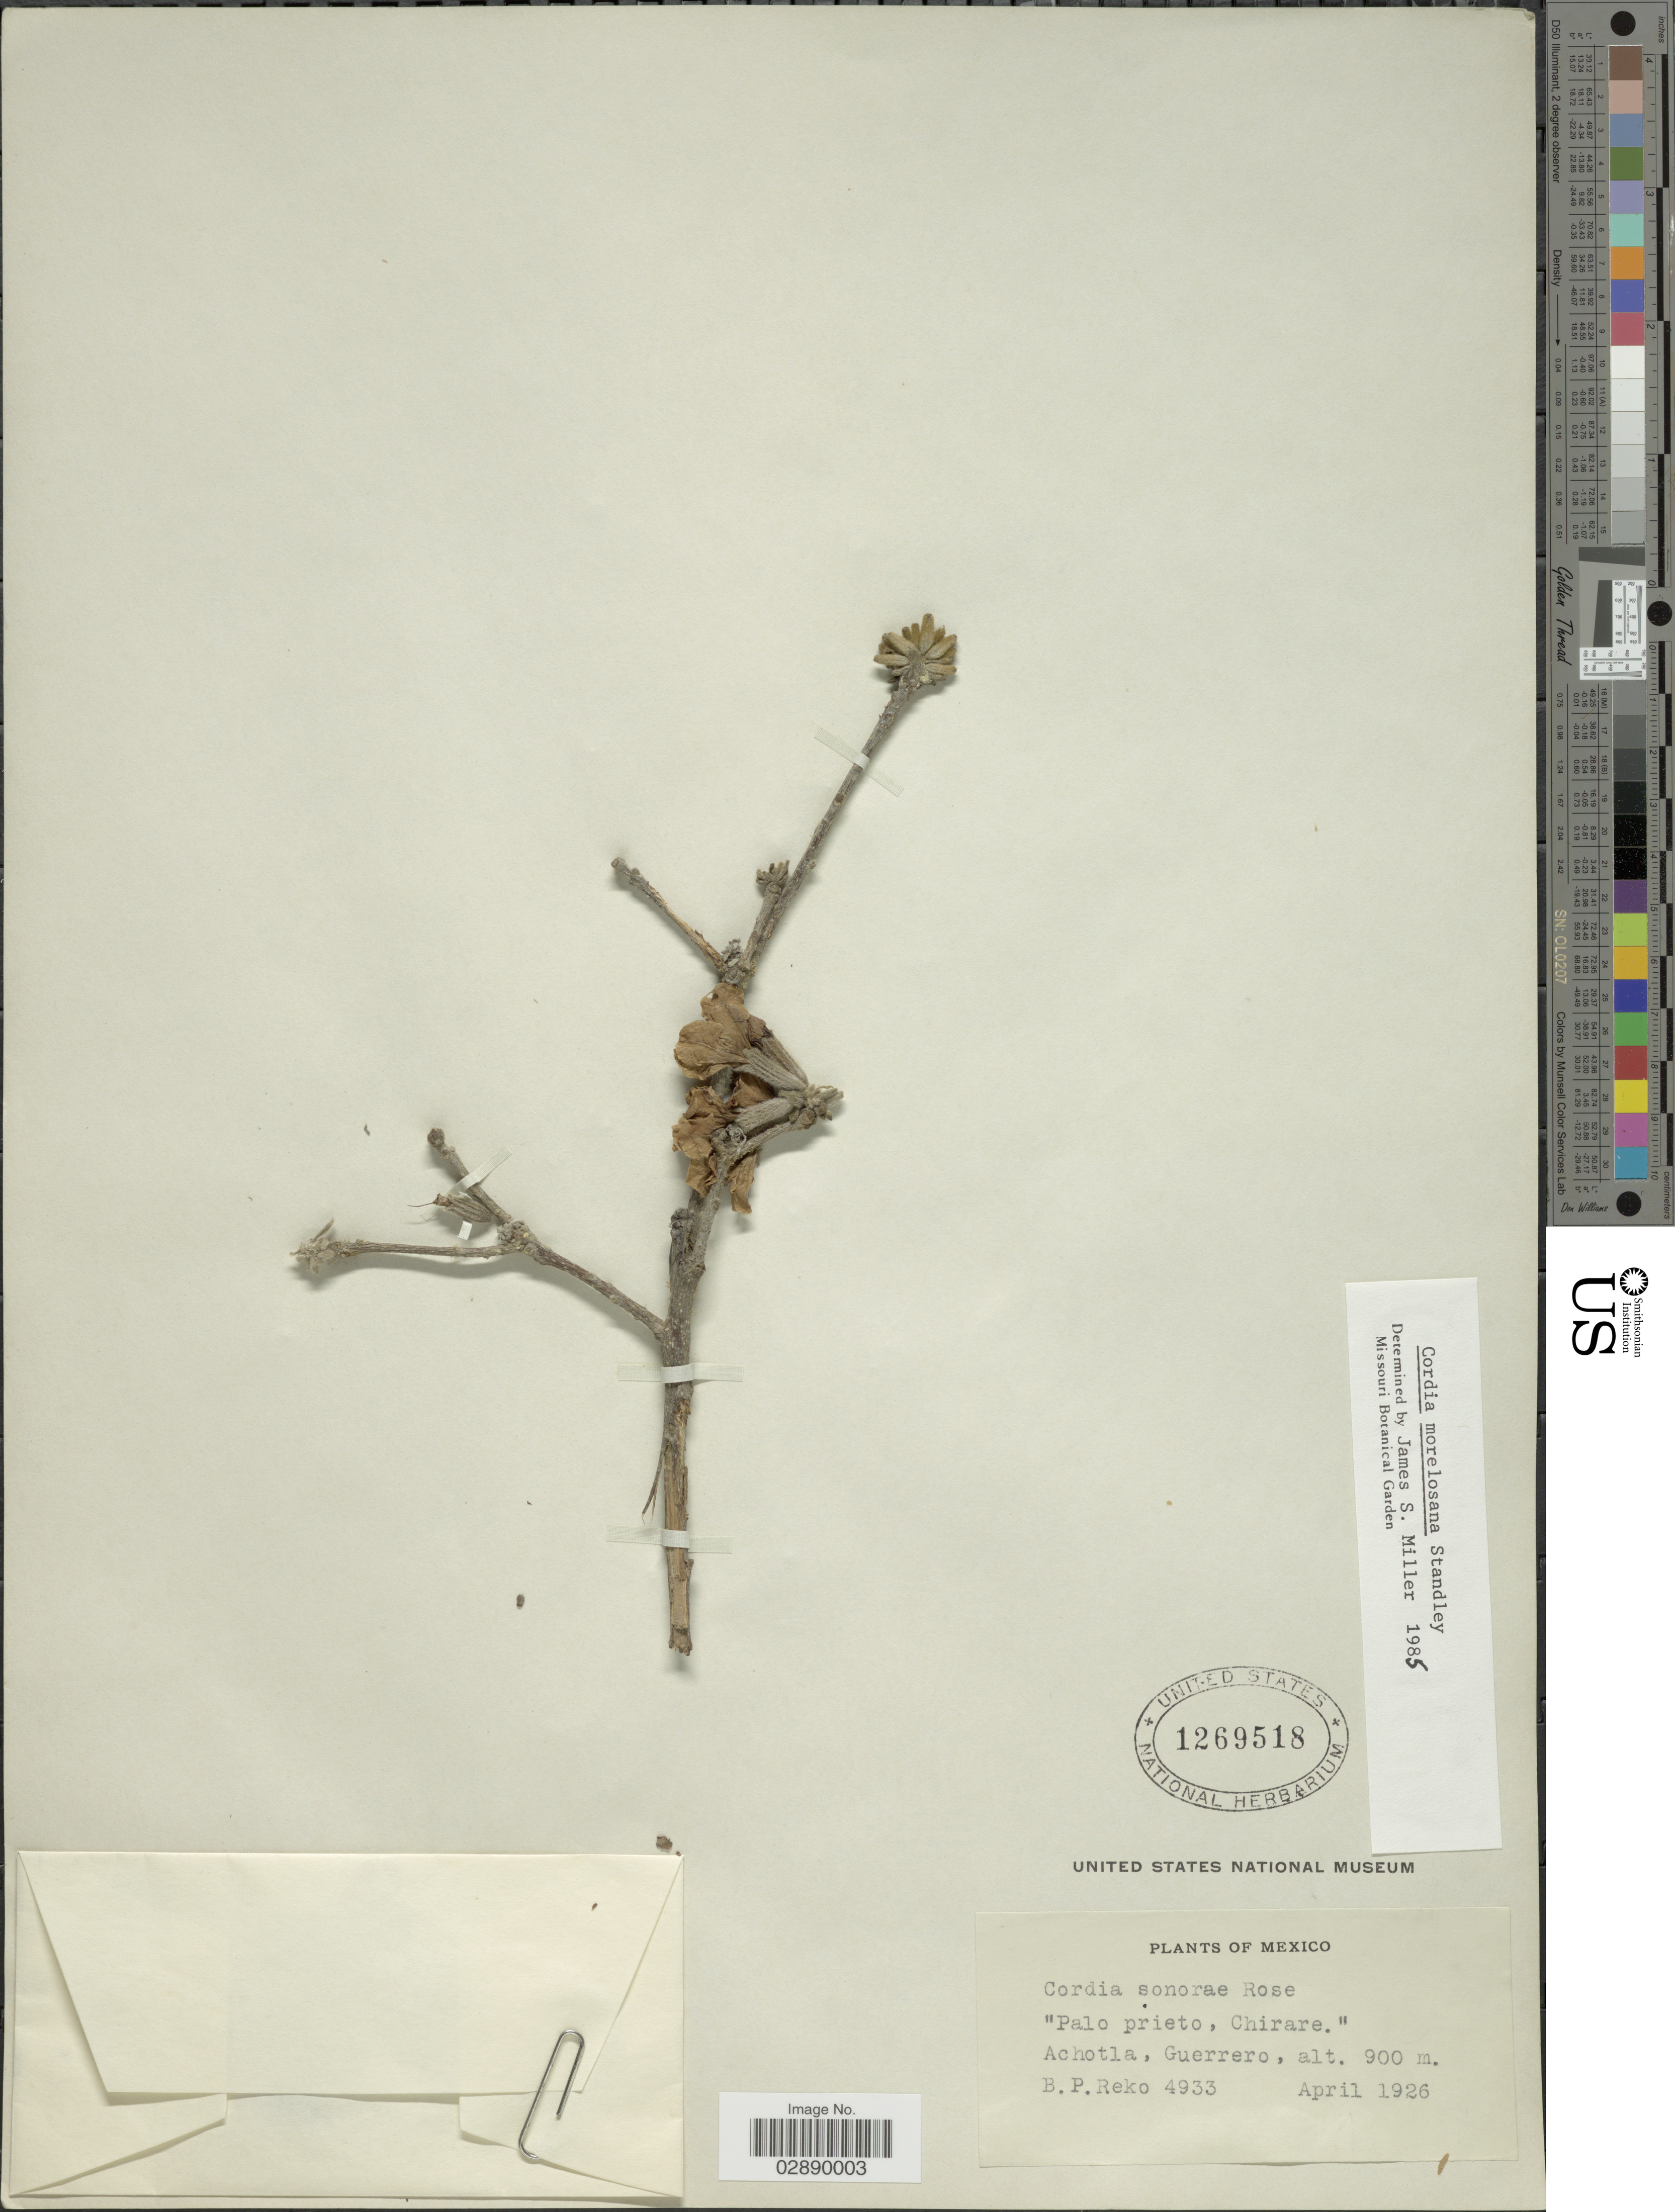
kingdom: Plantae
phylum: Tracheophyta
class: Magnoliopsida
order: Boraginales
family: Cordiaceae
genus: Cordia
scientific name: Cordia morelosana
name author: Standl.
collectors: B. P. Reko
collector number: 4933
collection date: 1926-04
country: Mexico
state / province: Guerrero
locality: Achotla.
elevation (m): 900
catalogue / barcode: US 1269518